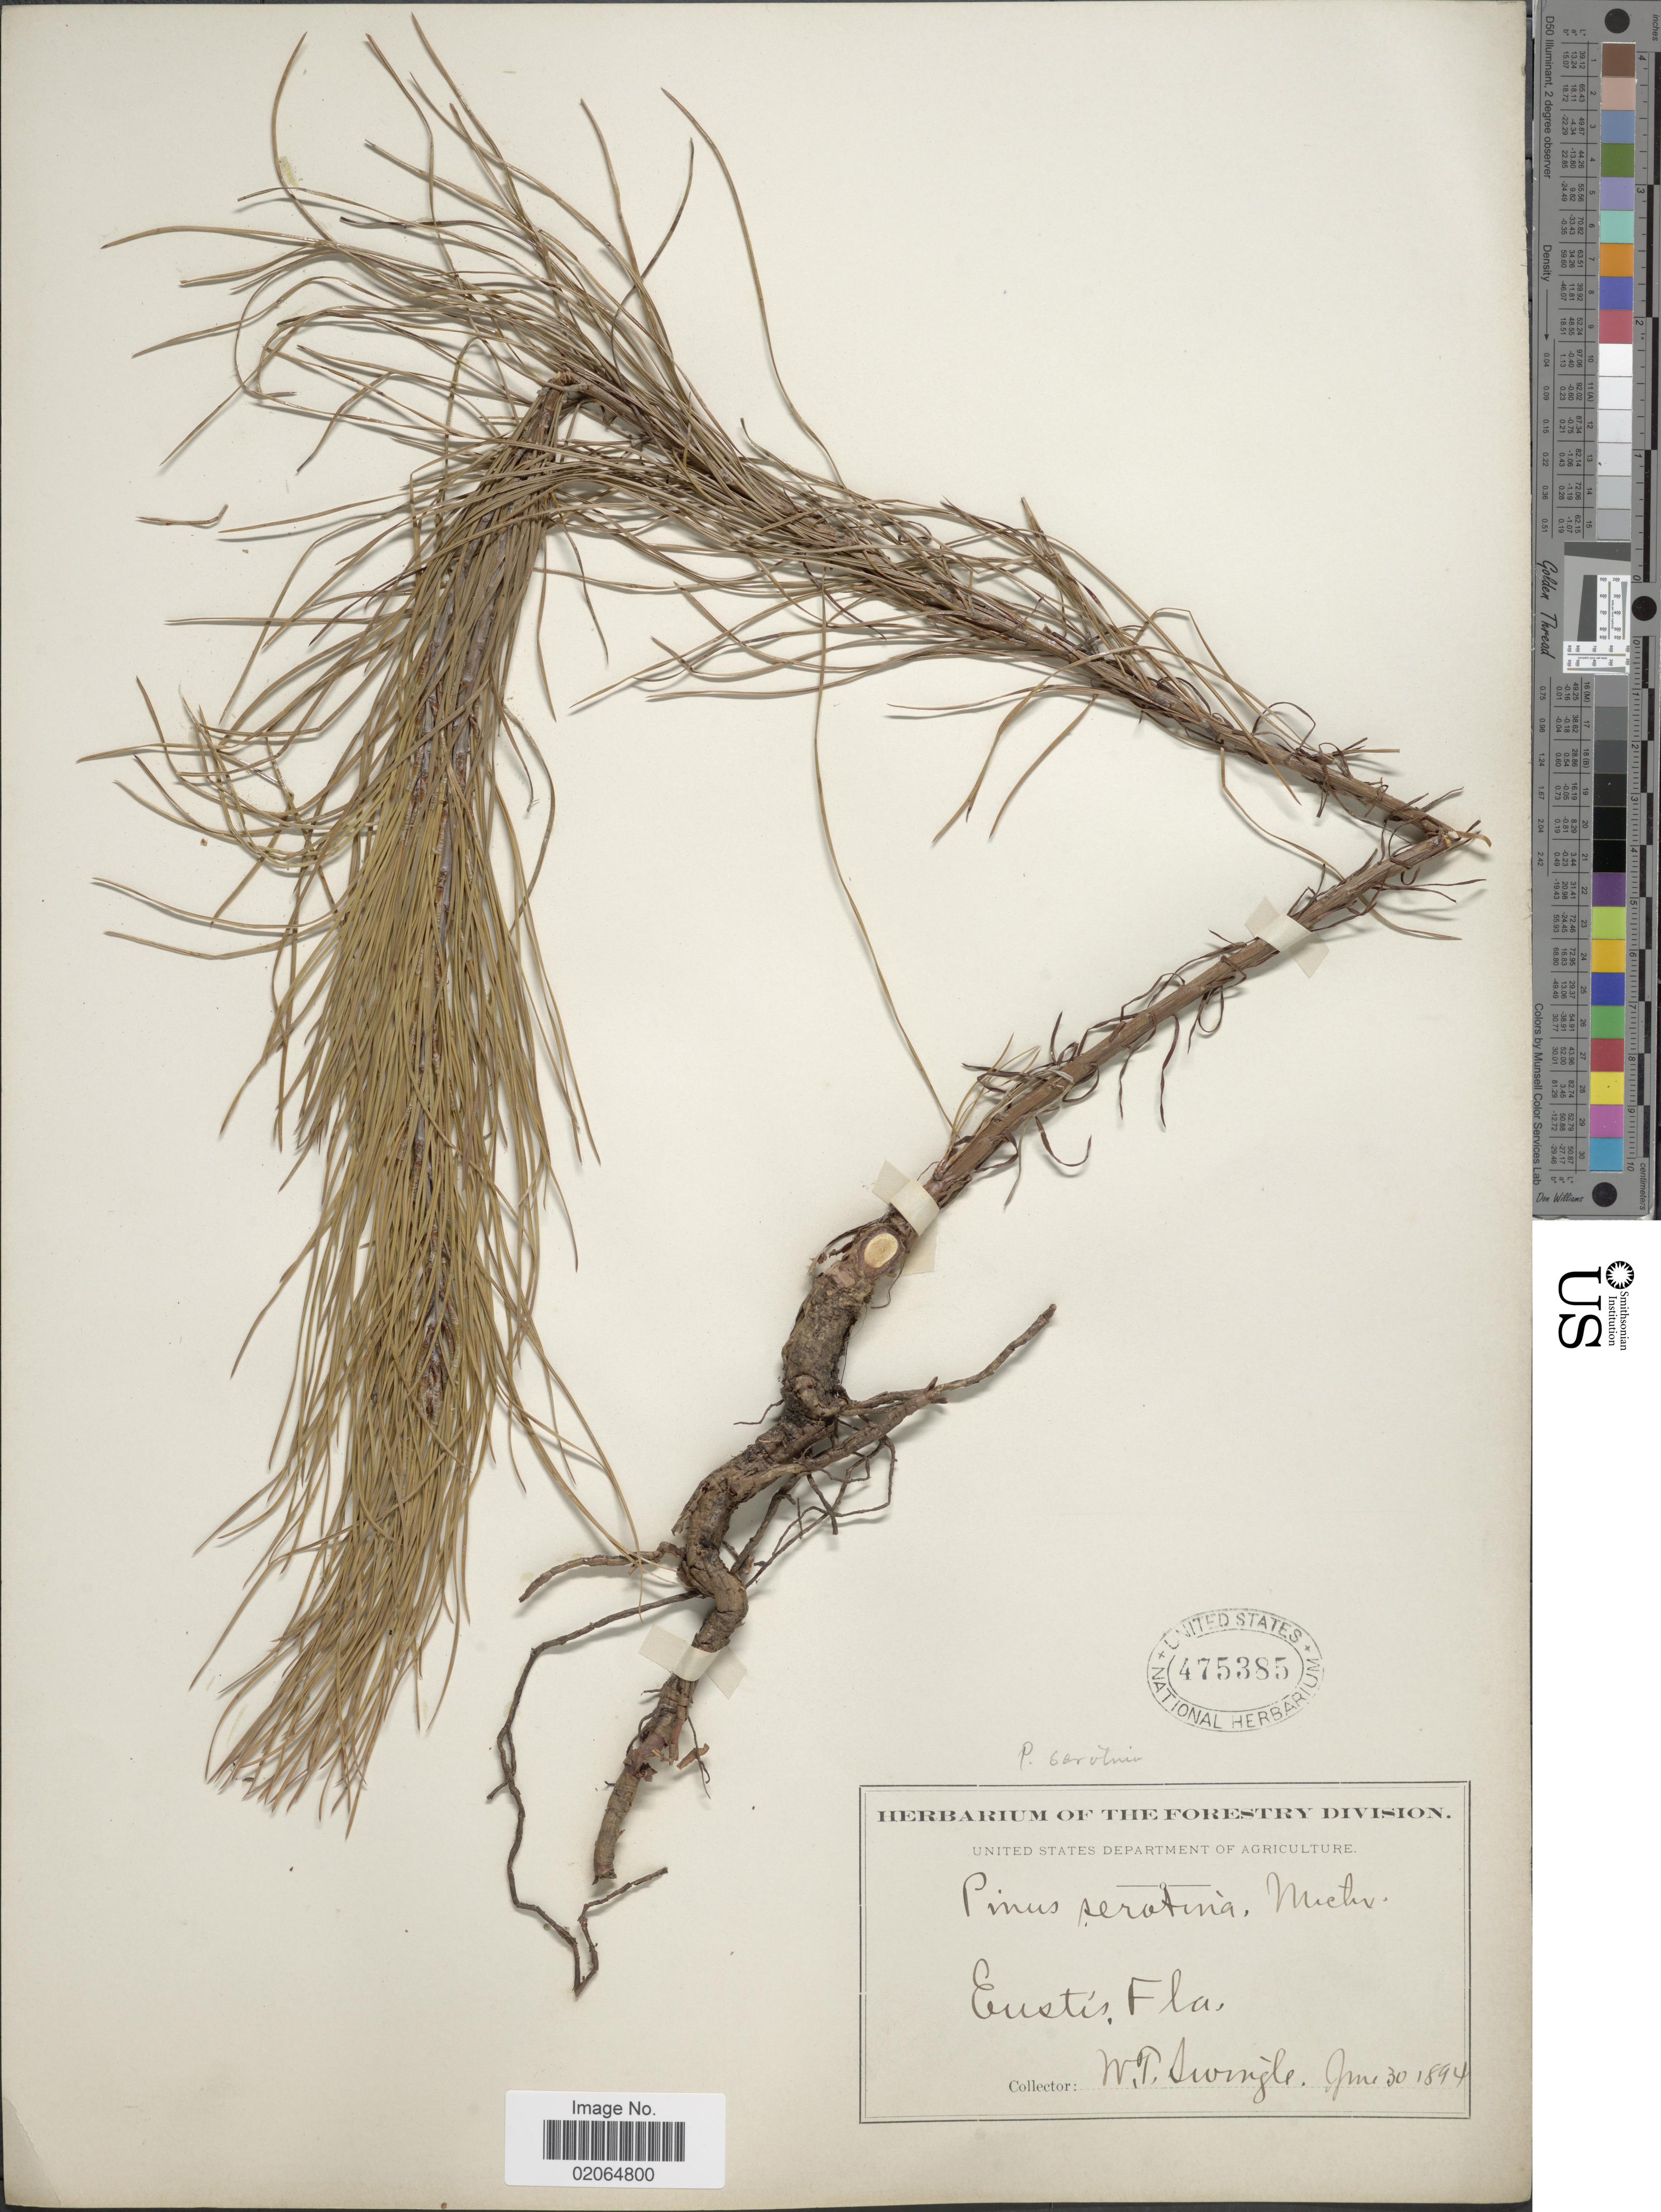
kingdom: Plantae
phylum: Tracheophyta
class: Pinopsida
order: Pinales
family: Pinaceae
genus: Pinus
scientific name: Pinus serotina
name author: Michx.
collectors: W. T. Swingle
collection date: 1894-06-30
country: United States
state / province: Florida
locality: Eustis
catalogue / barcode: US 475385